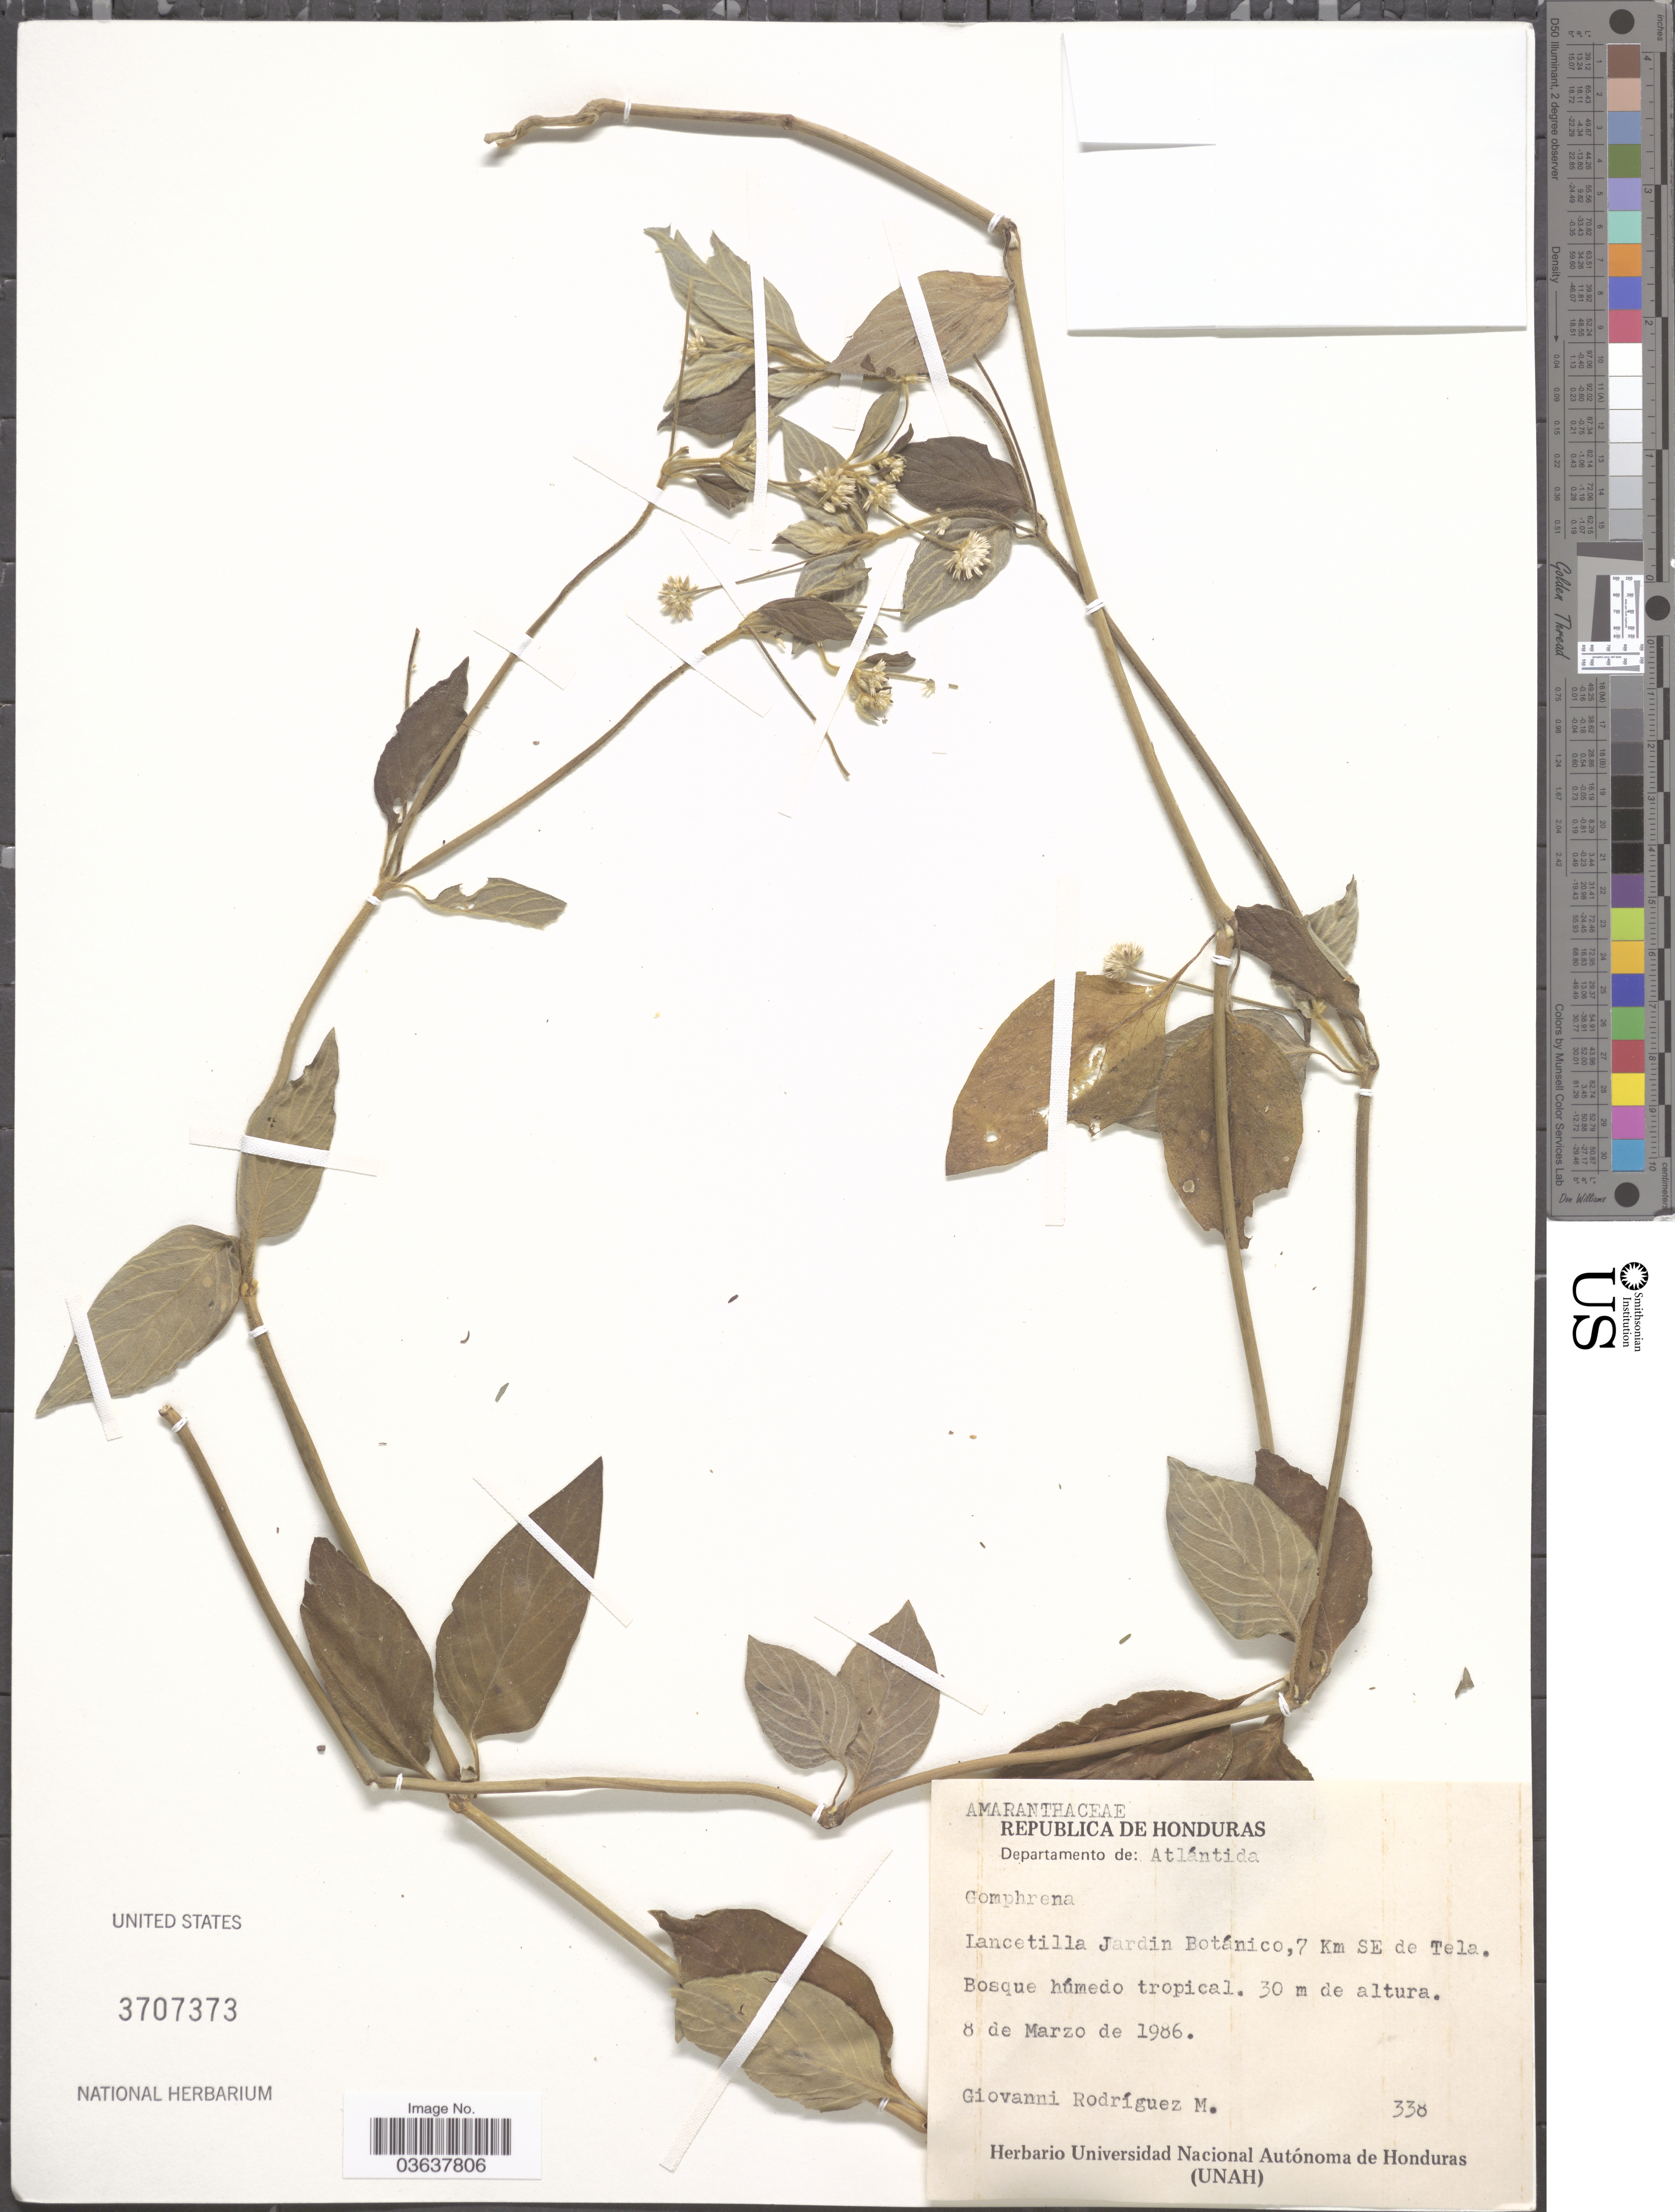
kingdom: Plantae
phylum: Tracheophyta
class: Magnoliopsida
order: Caryophyllales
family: Amaranthaceae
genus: Gomphrena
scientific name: Gomphrena sp.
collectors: G. Rodríguez M.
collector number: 338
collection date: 1986-03-08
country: Honduras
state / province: Atlántida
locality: Departamento de: Atlántida. Lancetilla Jardin Botánico, 7 Km SE de Tela.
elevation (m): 30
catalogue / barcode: US 3707373